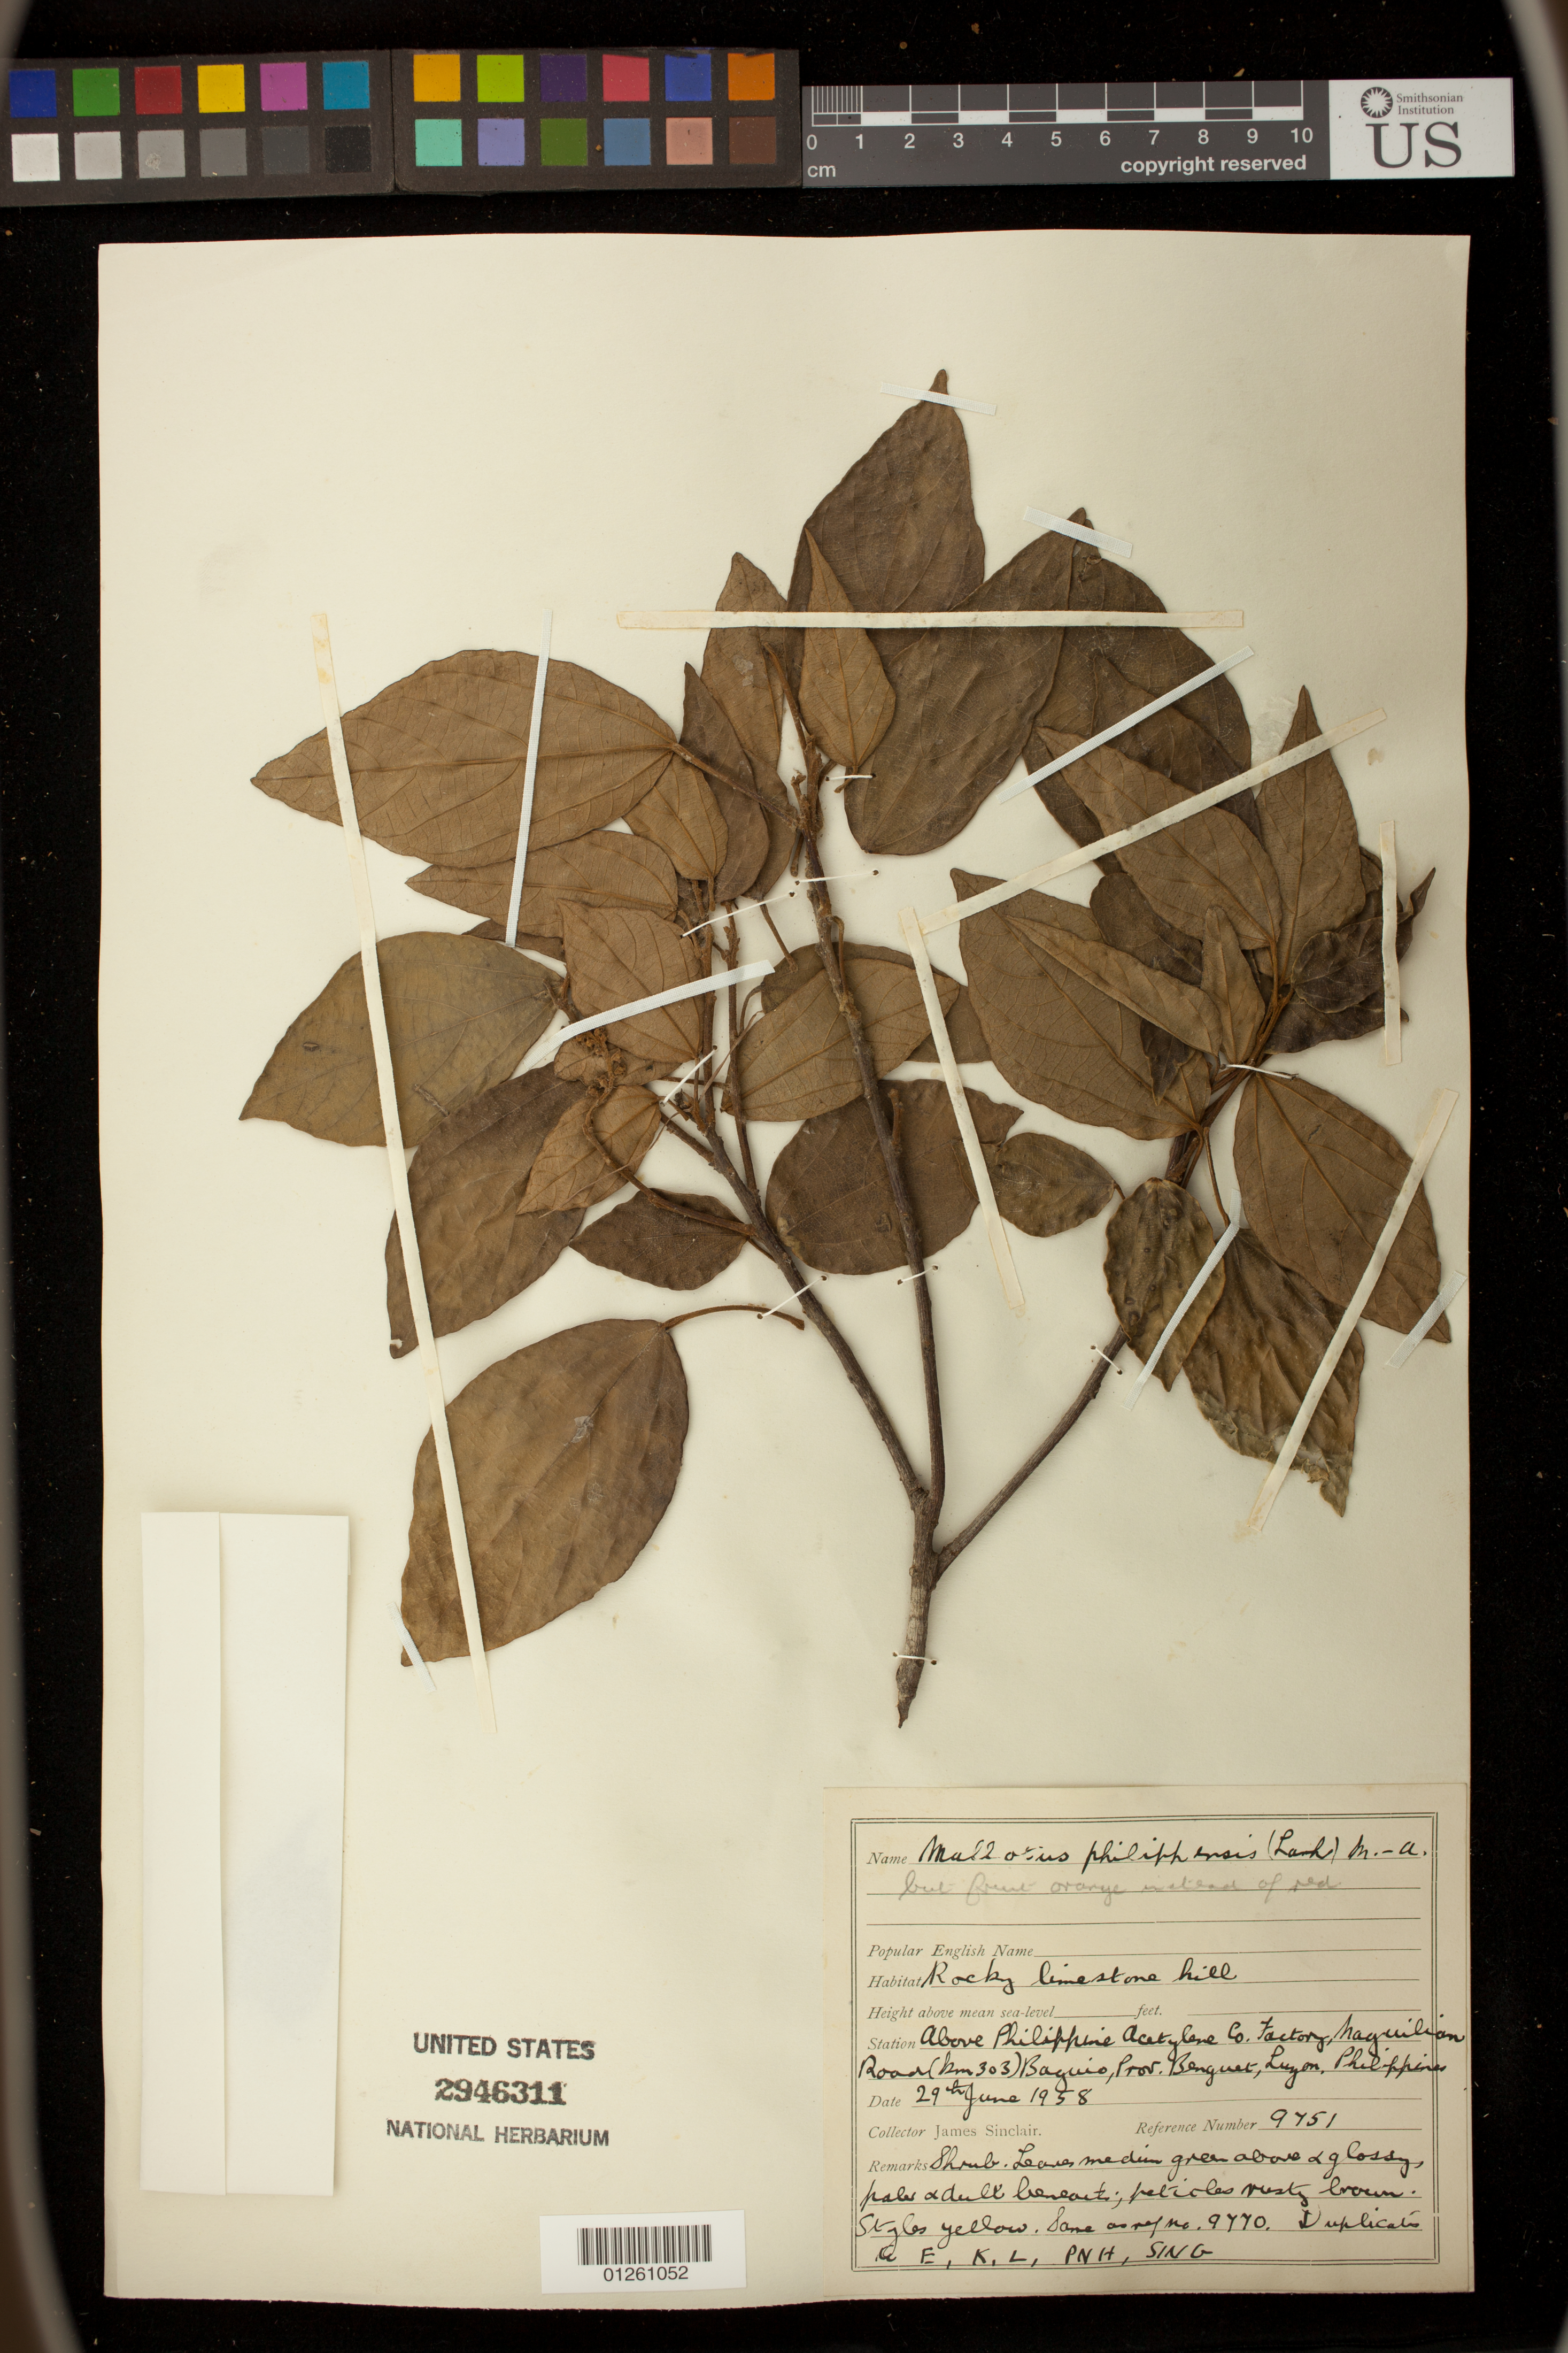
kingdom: Plantae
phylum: Tracheophyta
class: Magnoliopsida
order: Malpighiales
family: Euphorbiaceae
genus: Mallotus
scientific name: Mallotus philippensis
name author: (Lam.) Müll. Arg.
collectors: J. Sinclair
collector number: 9751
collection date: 1958-06-29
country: Philippines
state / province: Cordillera (Administrative Region)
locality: Above Philippine Acetylene Co. Factory, Naguilian Road (km 303) Baguio, Prov. Benguet, Luzon.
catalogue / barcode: US 2946311